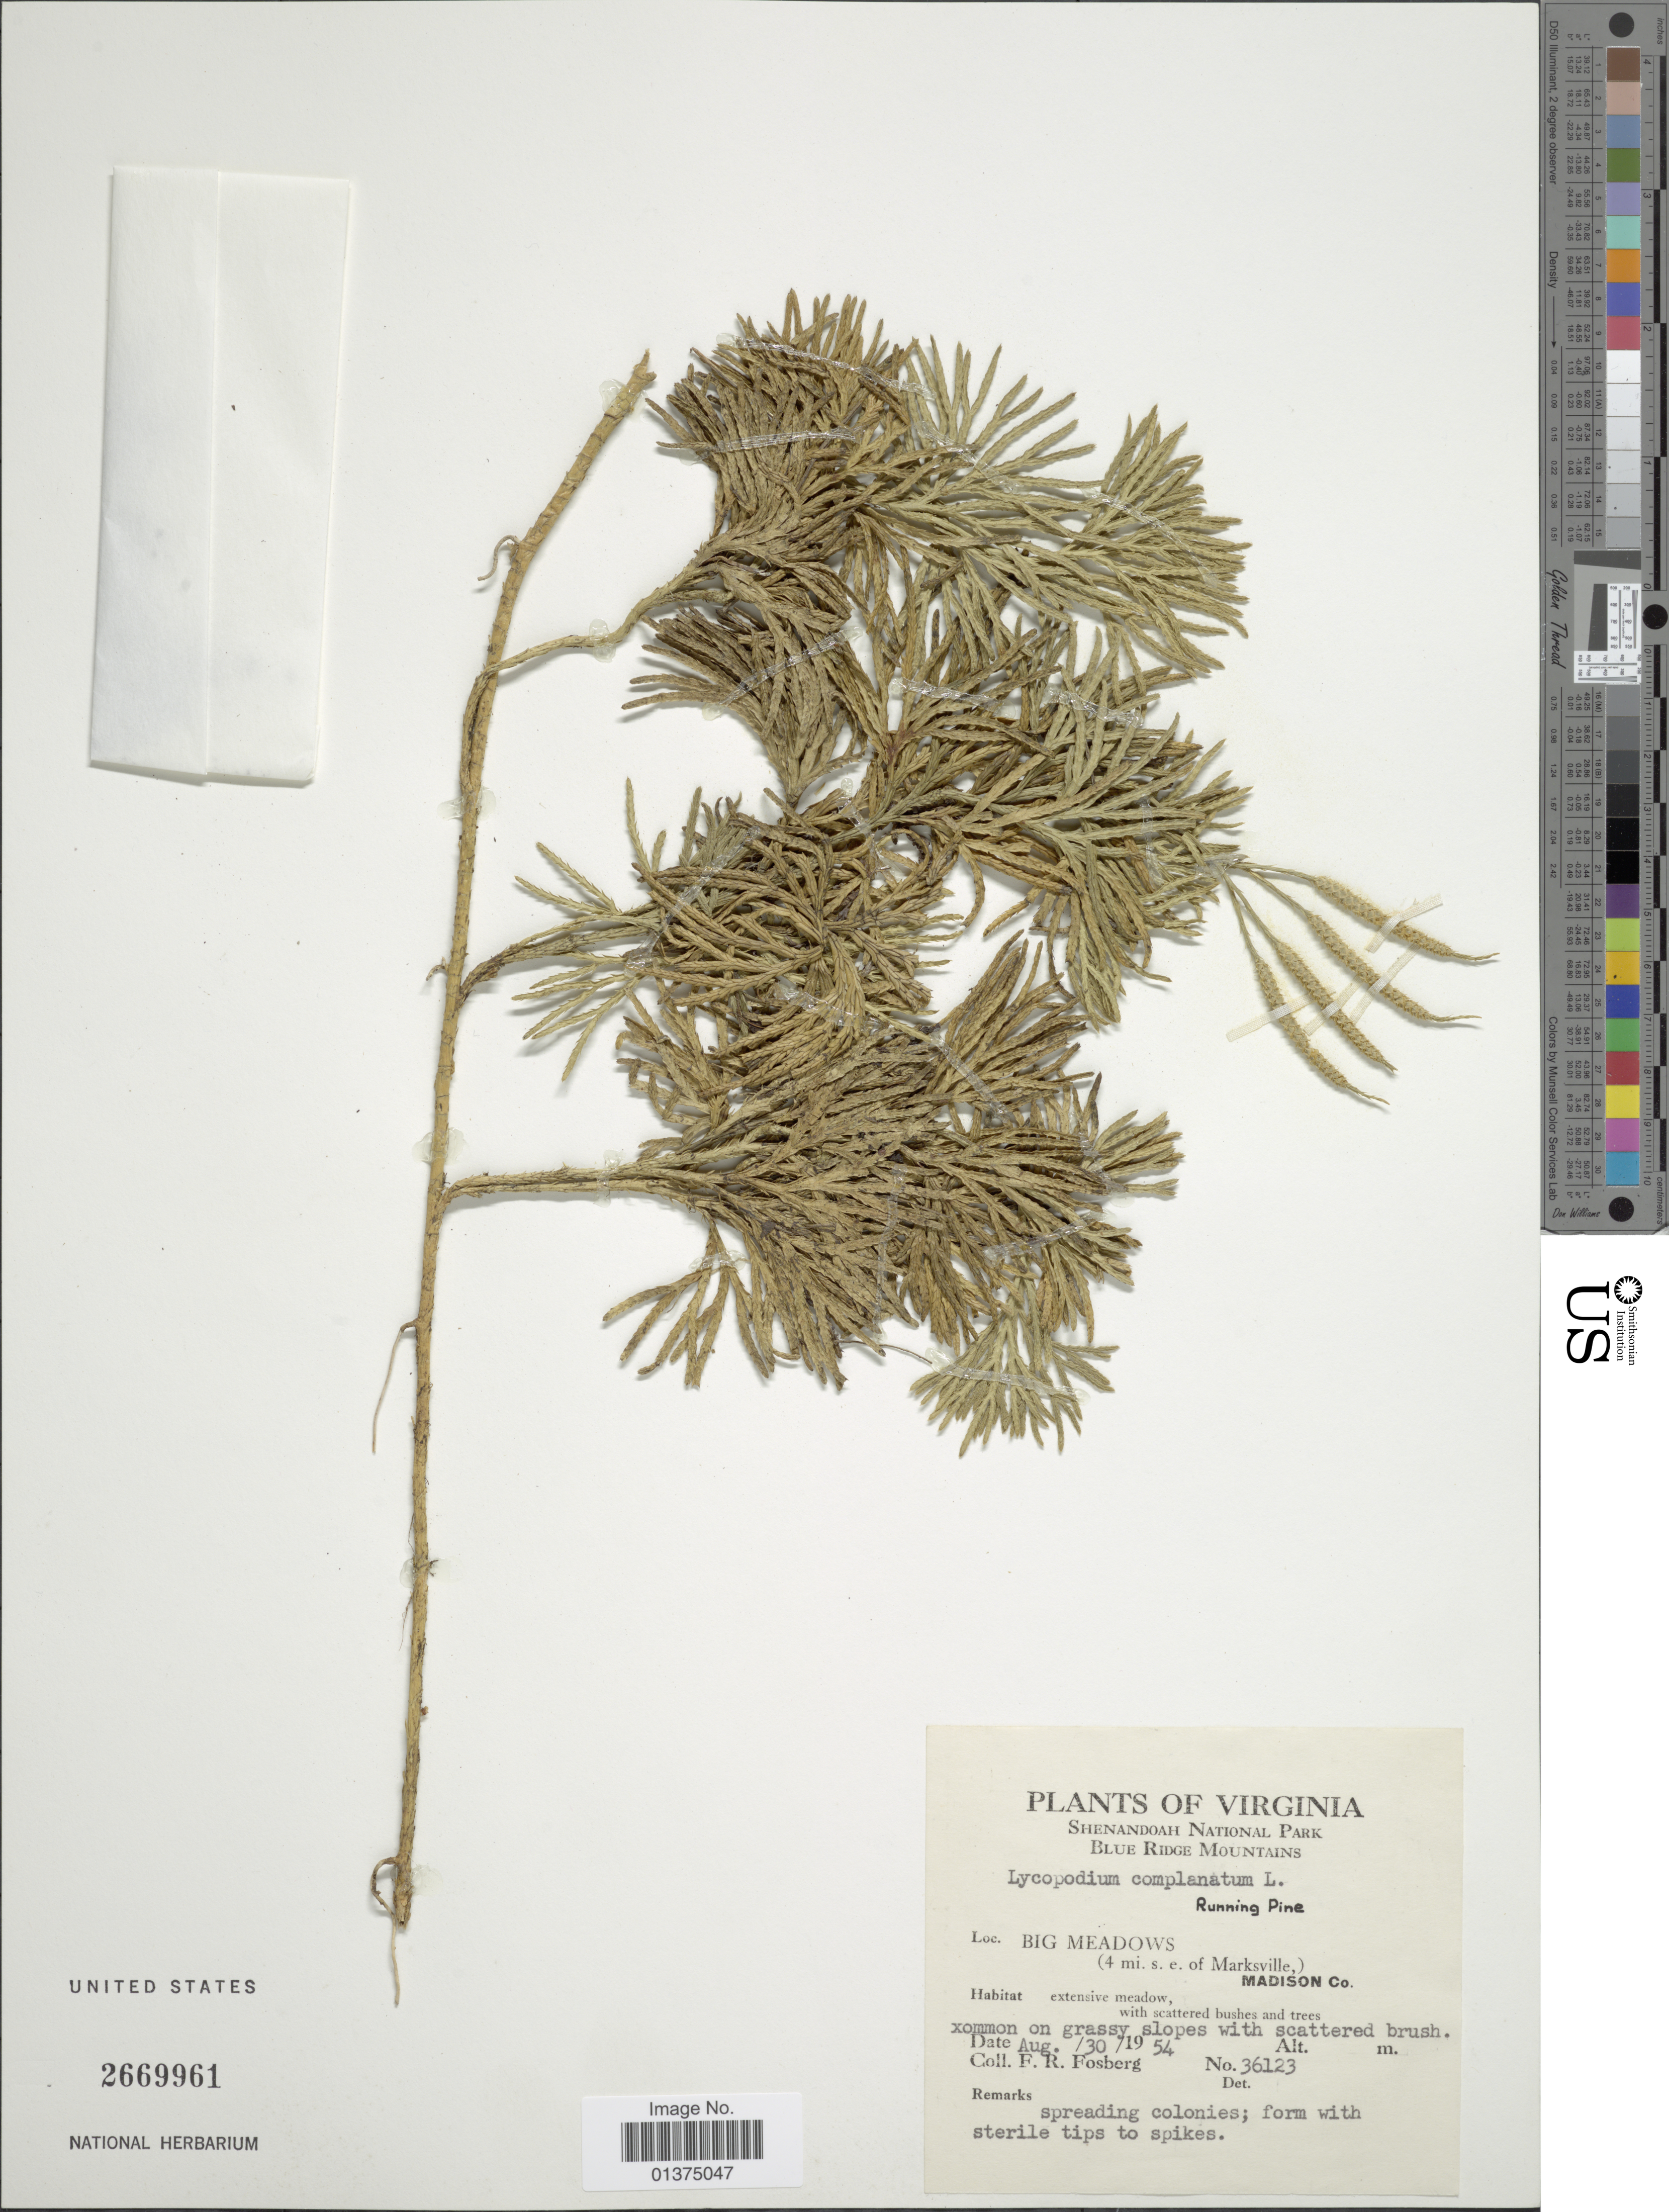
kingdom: Plantae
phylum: Tracheophyta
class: Lycopodiopsida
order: Lycopodiales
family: Lycopodiaceae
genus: Diphasiastrum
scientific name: Diphasiastrum complanatum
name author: (L.) Holub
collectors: F. R. Fosberg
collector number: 36123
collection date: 1954-08-30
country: United States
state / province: Virginia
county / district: Madison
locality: Shenandoah National Park, Blue Ridge Mountains, Big Meadows (4 mi. s.e. of Marksville,) Madison Co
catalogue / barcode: US 2669961